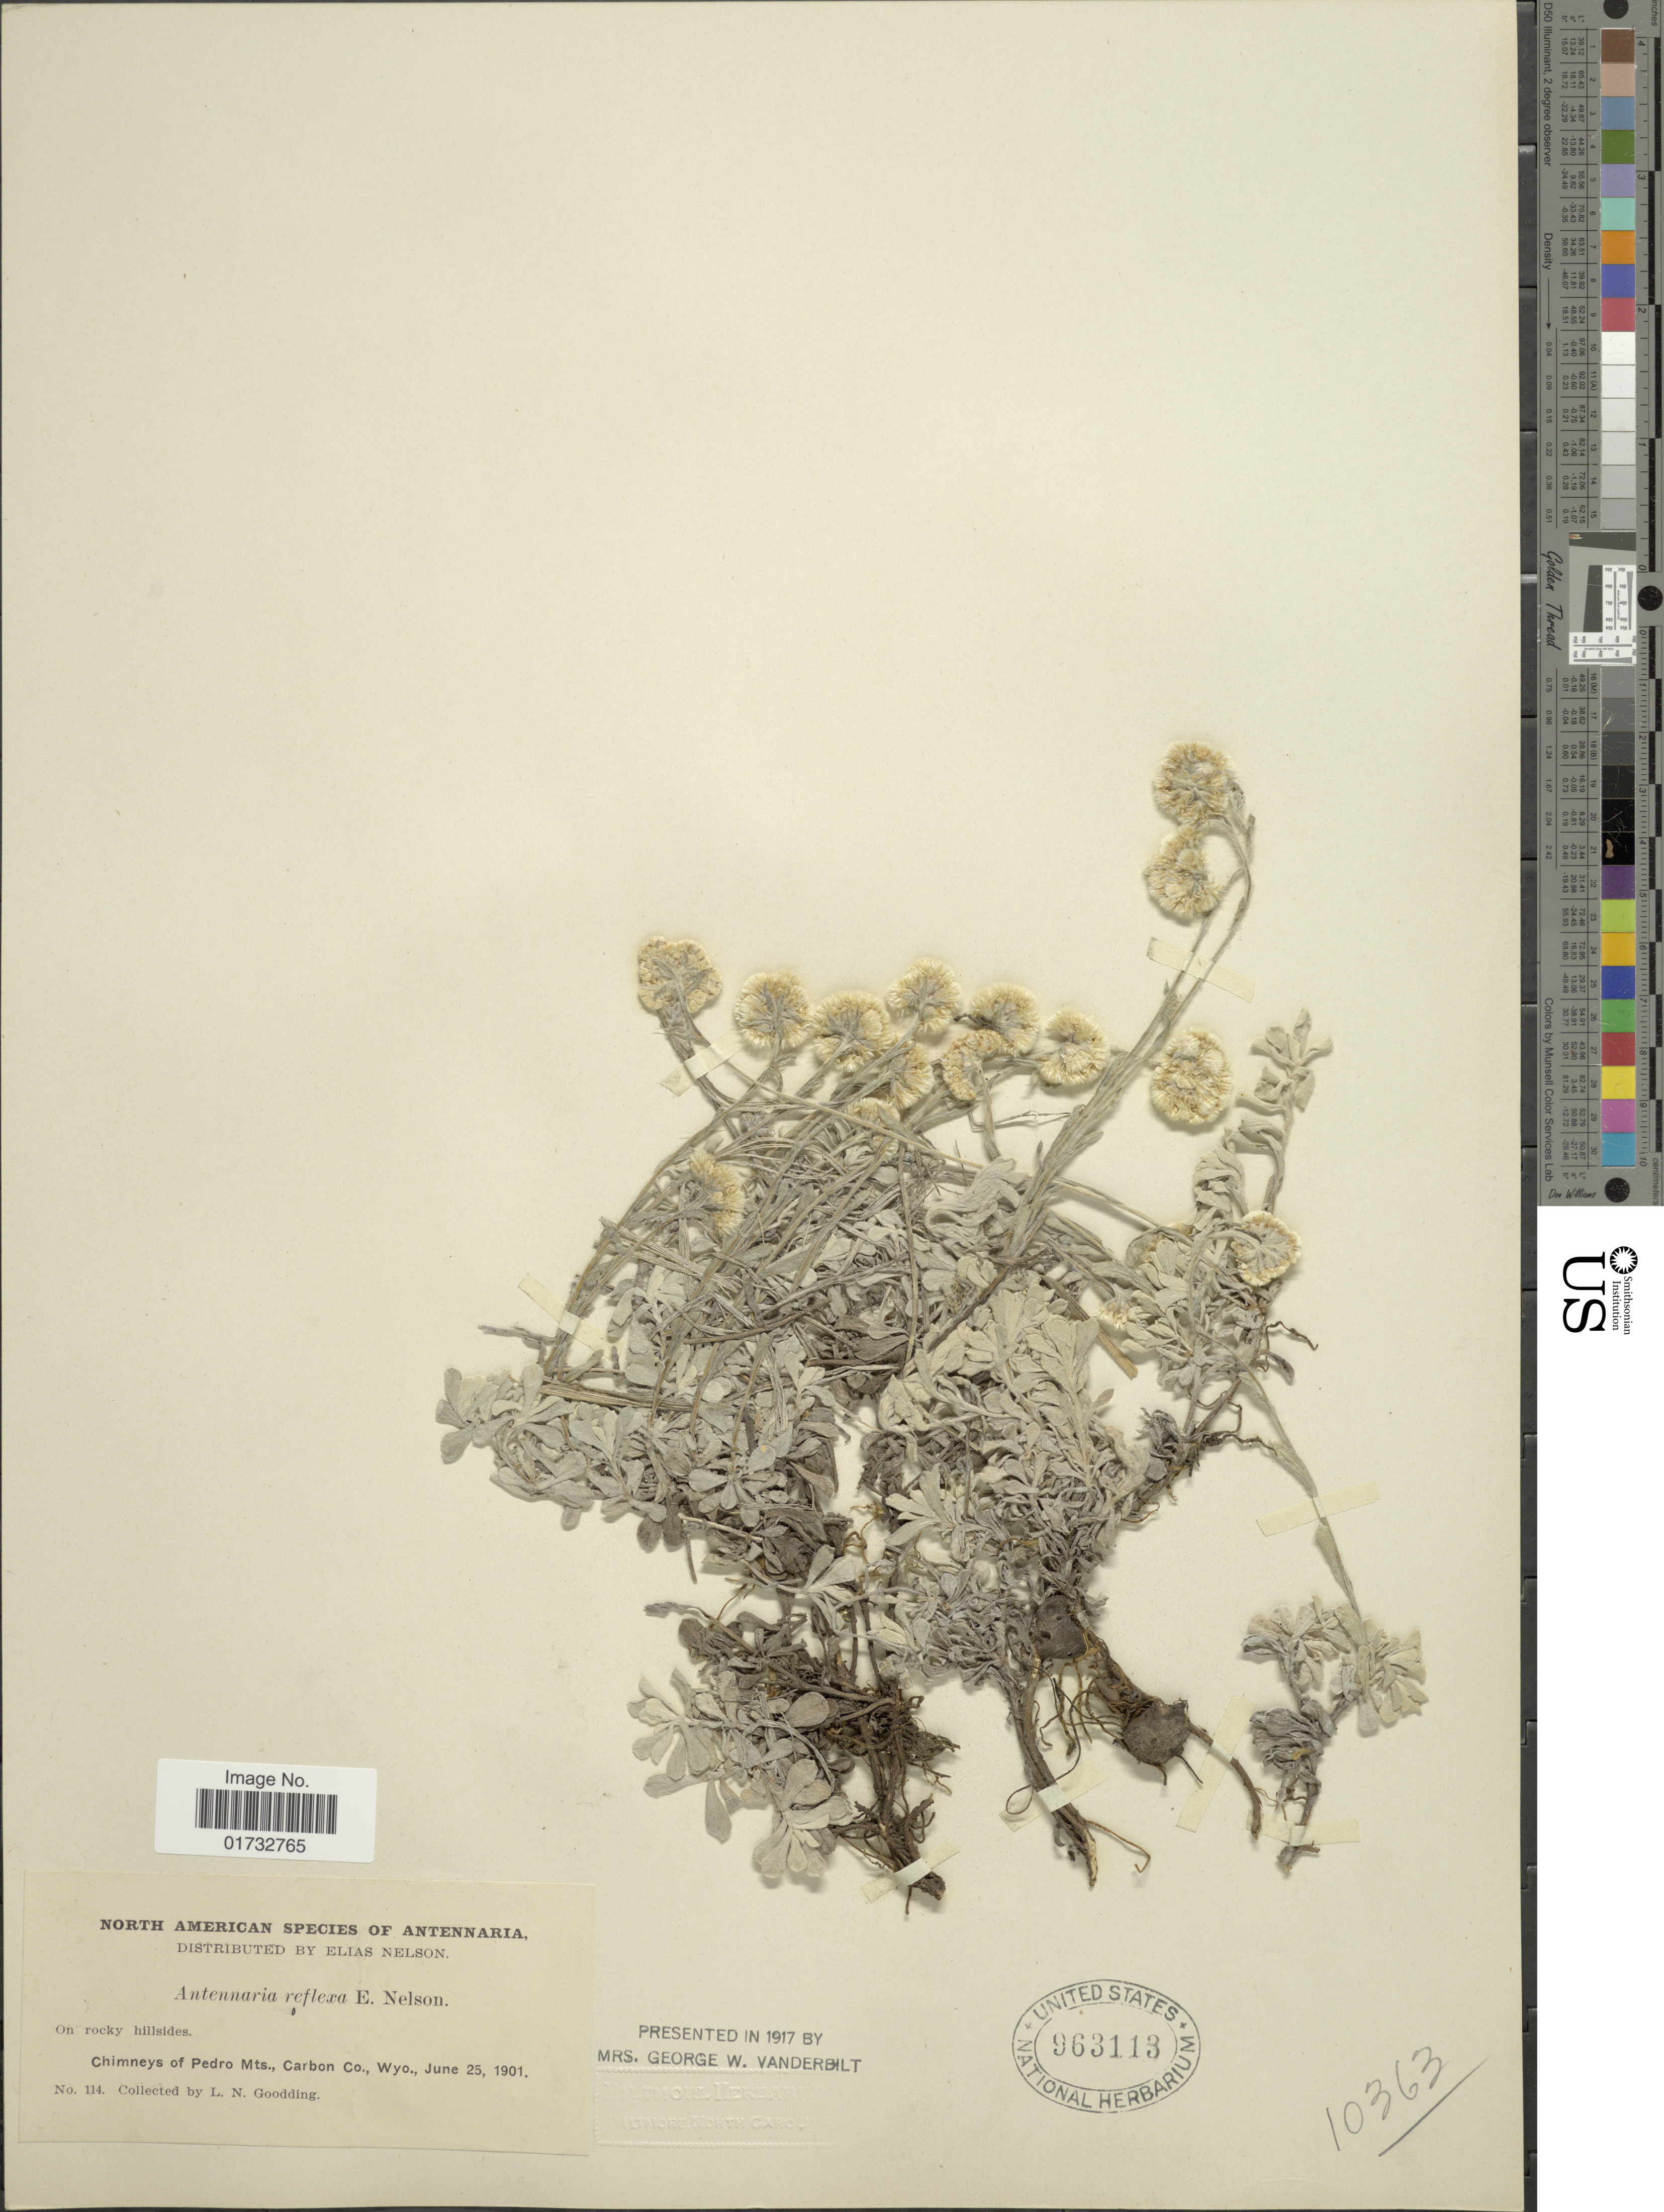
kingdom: Plantae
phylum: Tracheophyta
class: Magnoliopsida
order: Asterales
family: Asteraceae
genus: Antennaria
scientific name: Antennaria reflexa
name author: E.E. Nelson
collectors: L. N. Goodding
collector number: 114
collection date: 1901-06-25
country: United States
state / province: Wyoming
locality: Chimneys of Pedro Mts., Carbon Co.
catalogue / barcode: US 963113